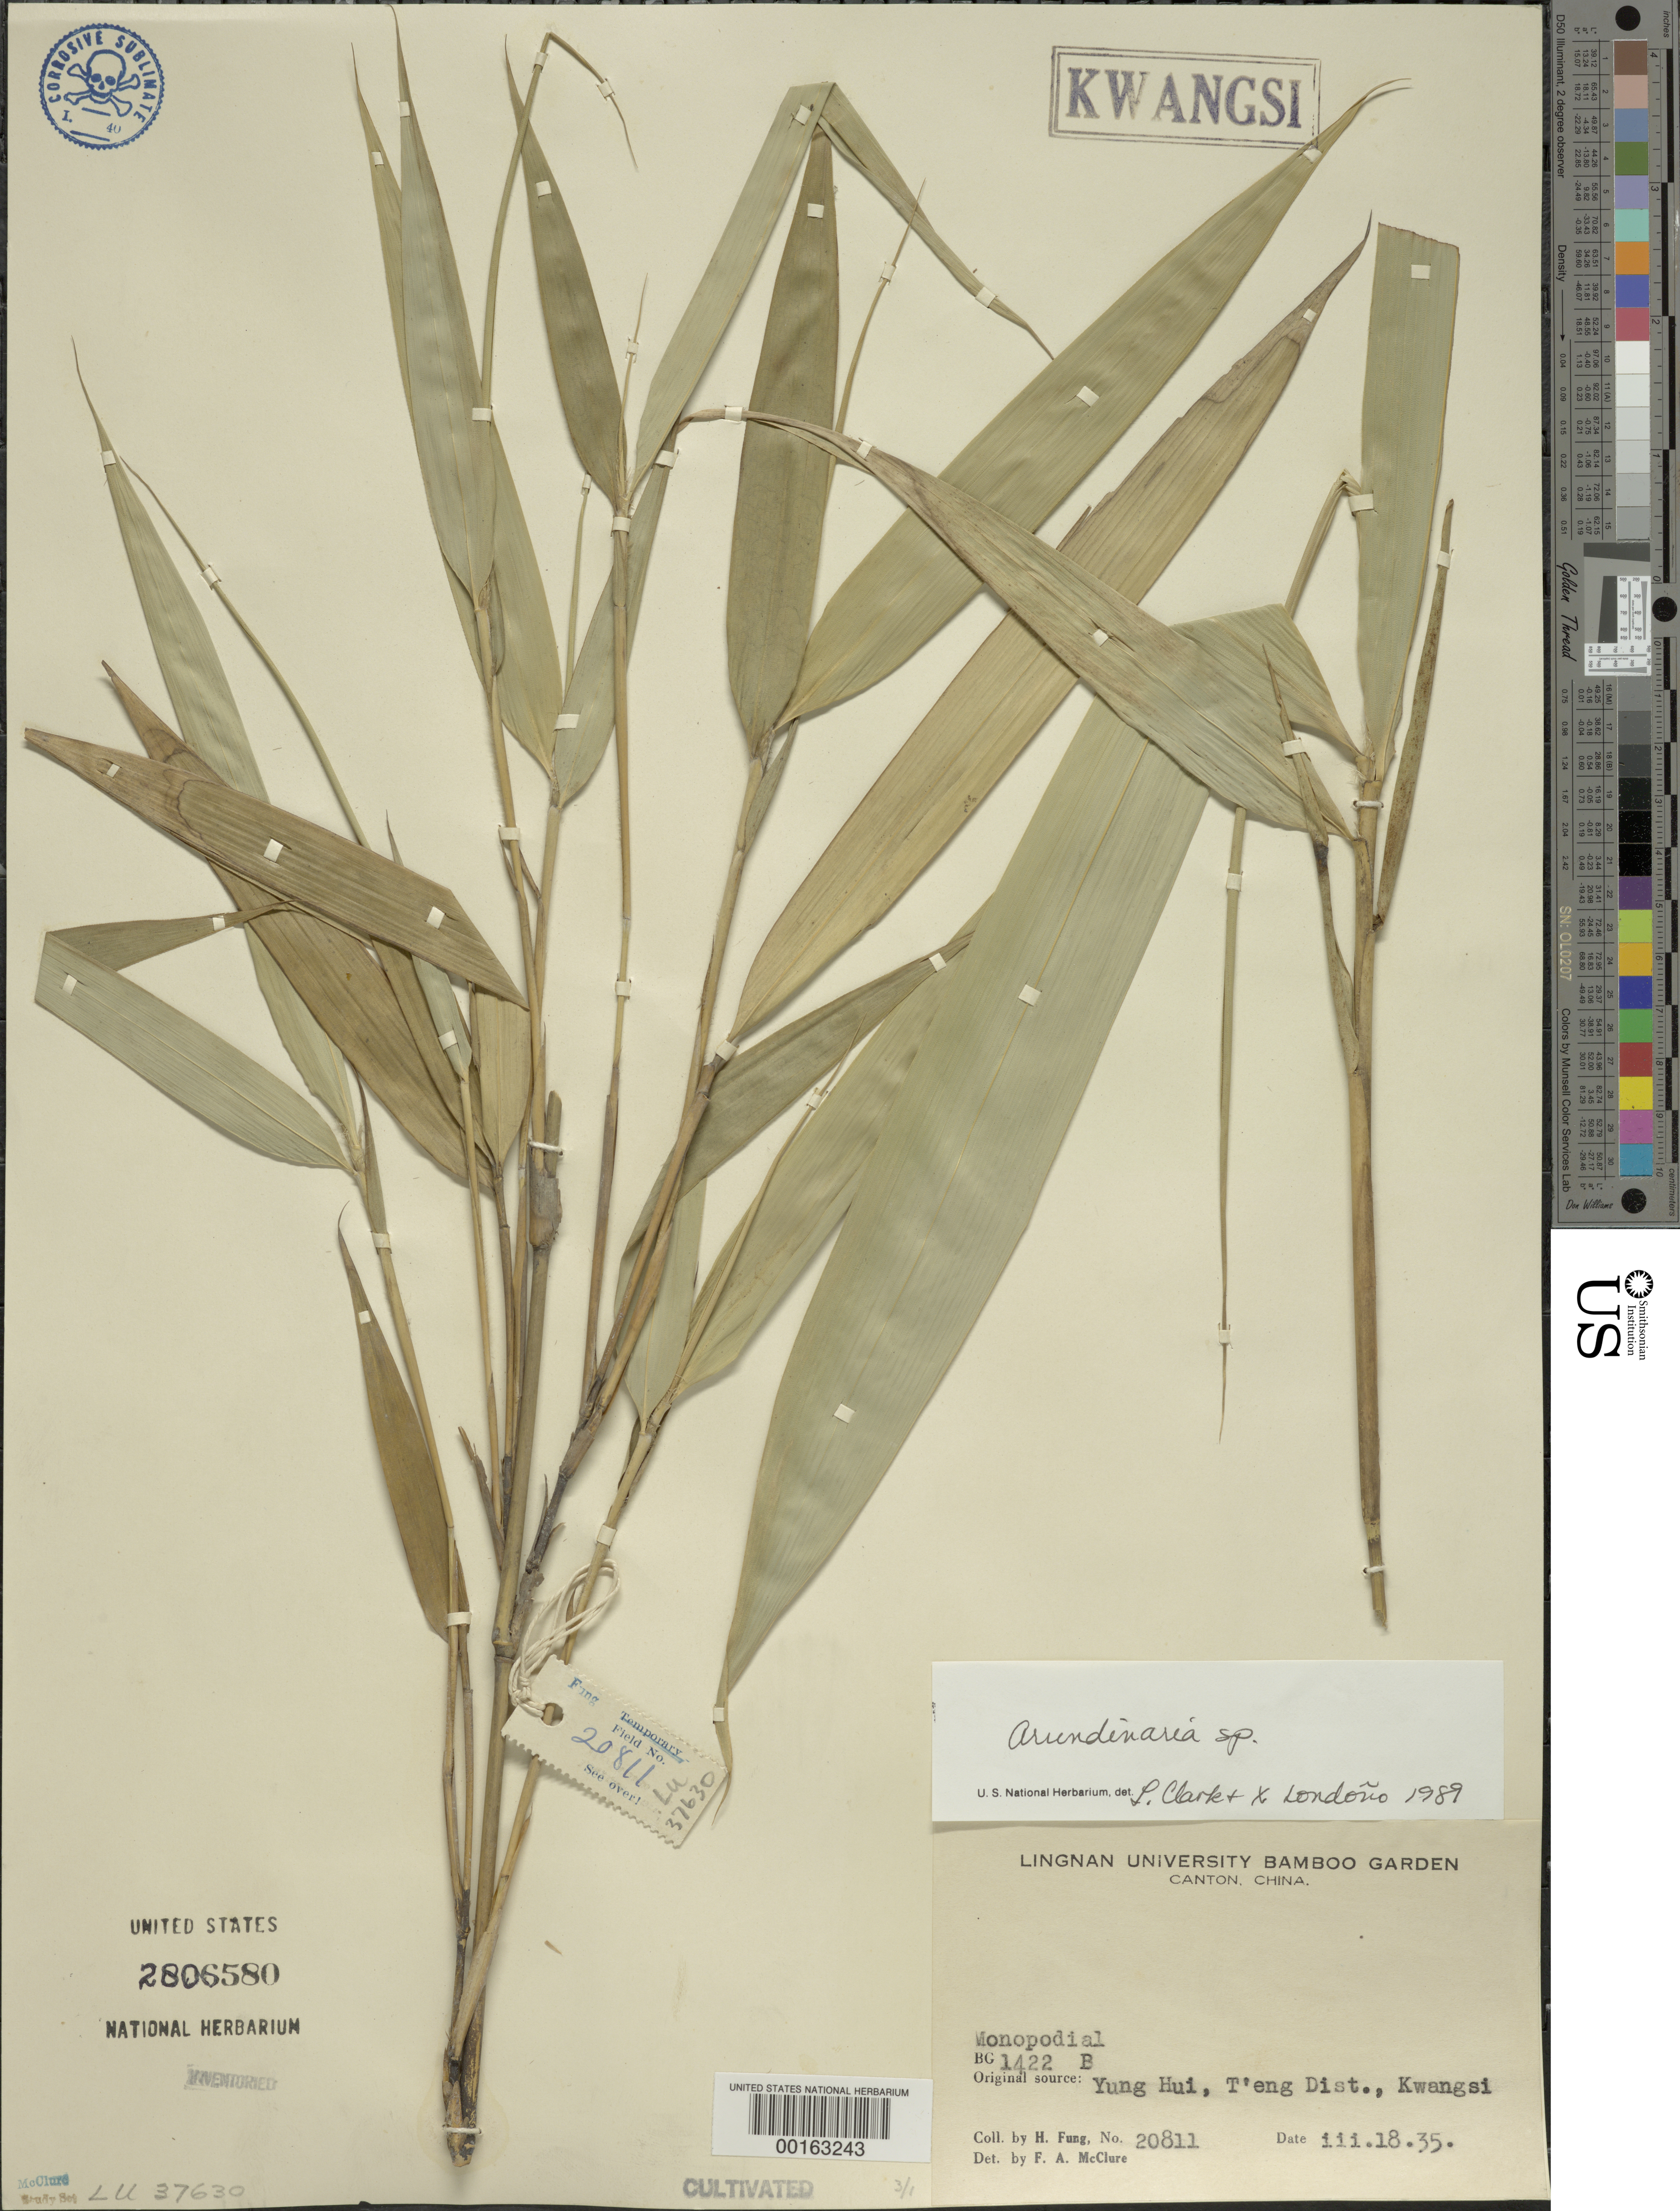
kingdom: Plantae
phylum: Tracheophyta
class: Liliopsida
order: Poales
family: Poaceae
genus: Arundinaria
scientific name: Arundinaria sp.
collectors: H. L. Fung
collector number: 20811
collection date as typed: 18 Mar 1935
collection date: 1935-03-18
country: China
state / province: Guangdong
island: Honam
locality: Lingnan univ. bg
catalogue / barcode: US 2806580